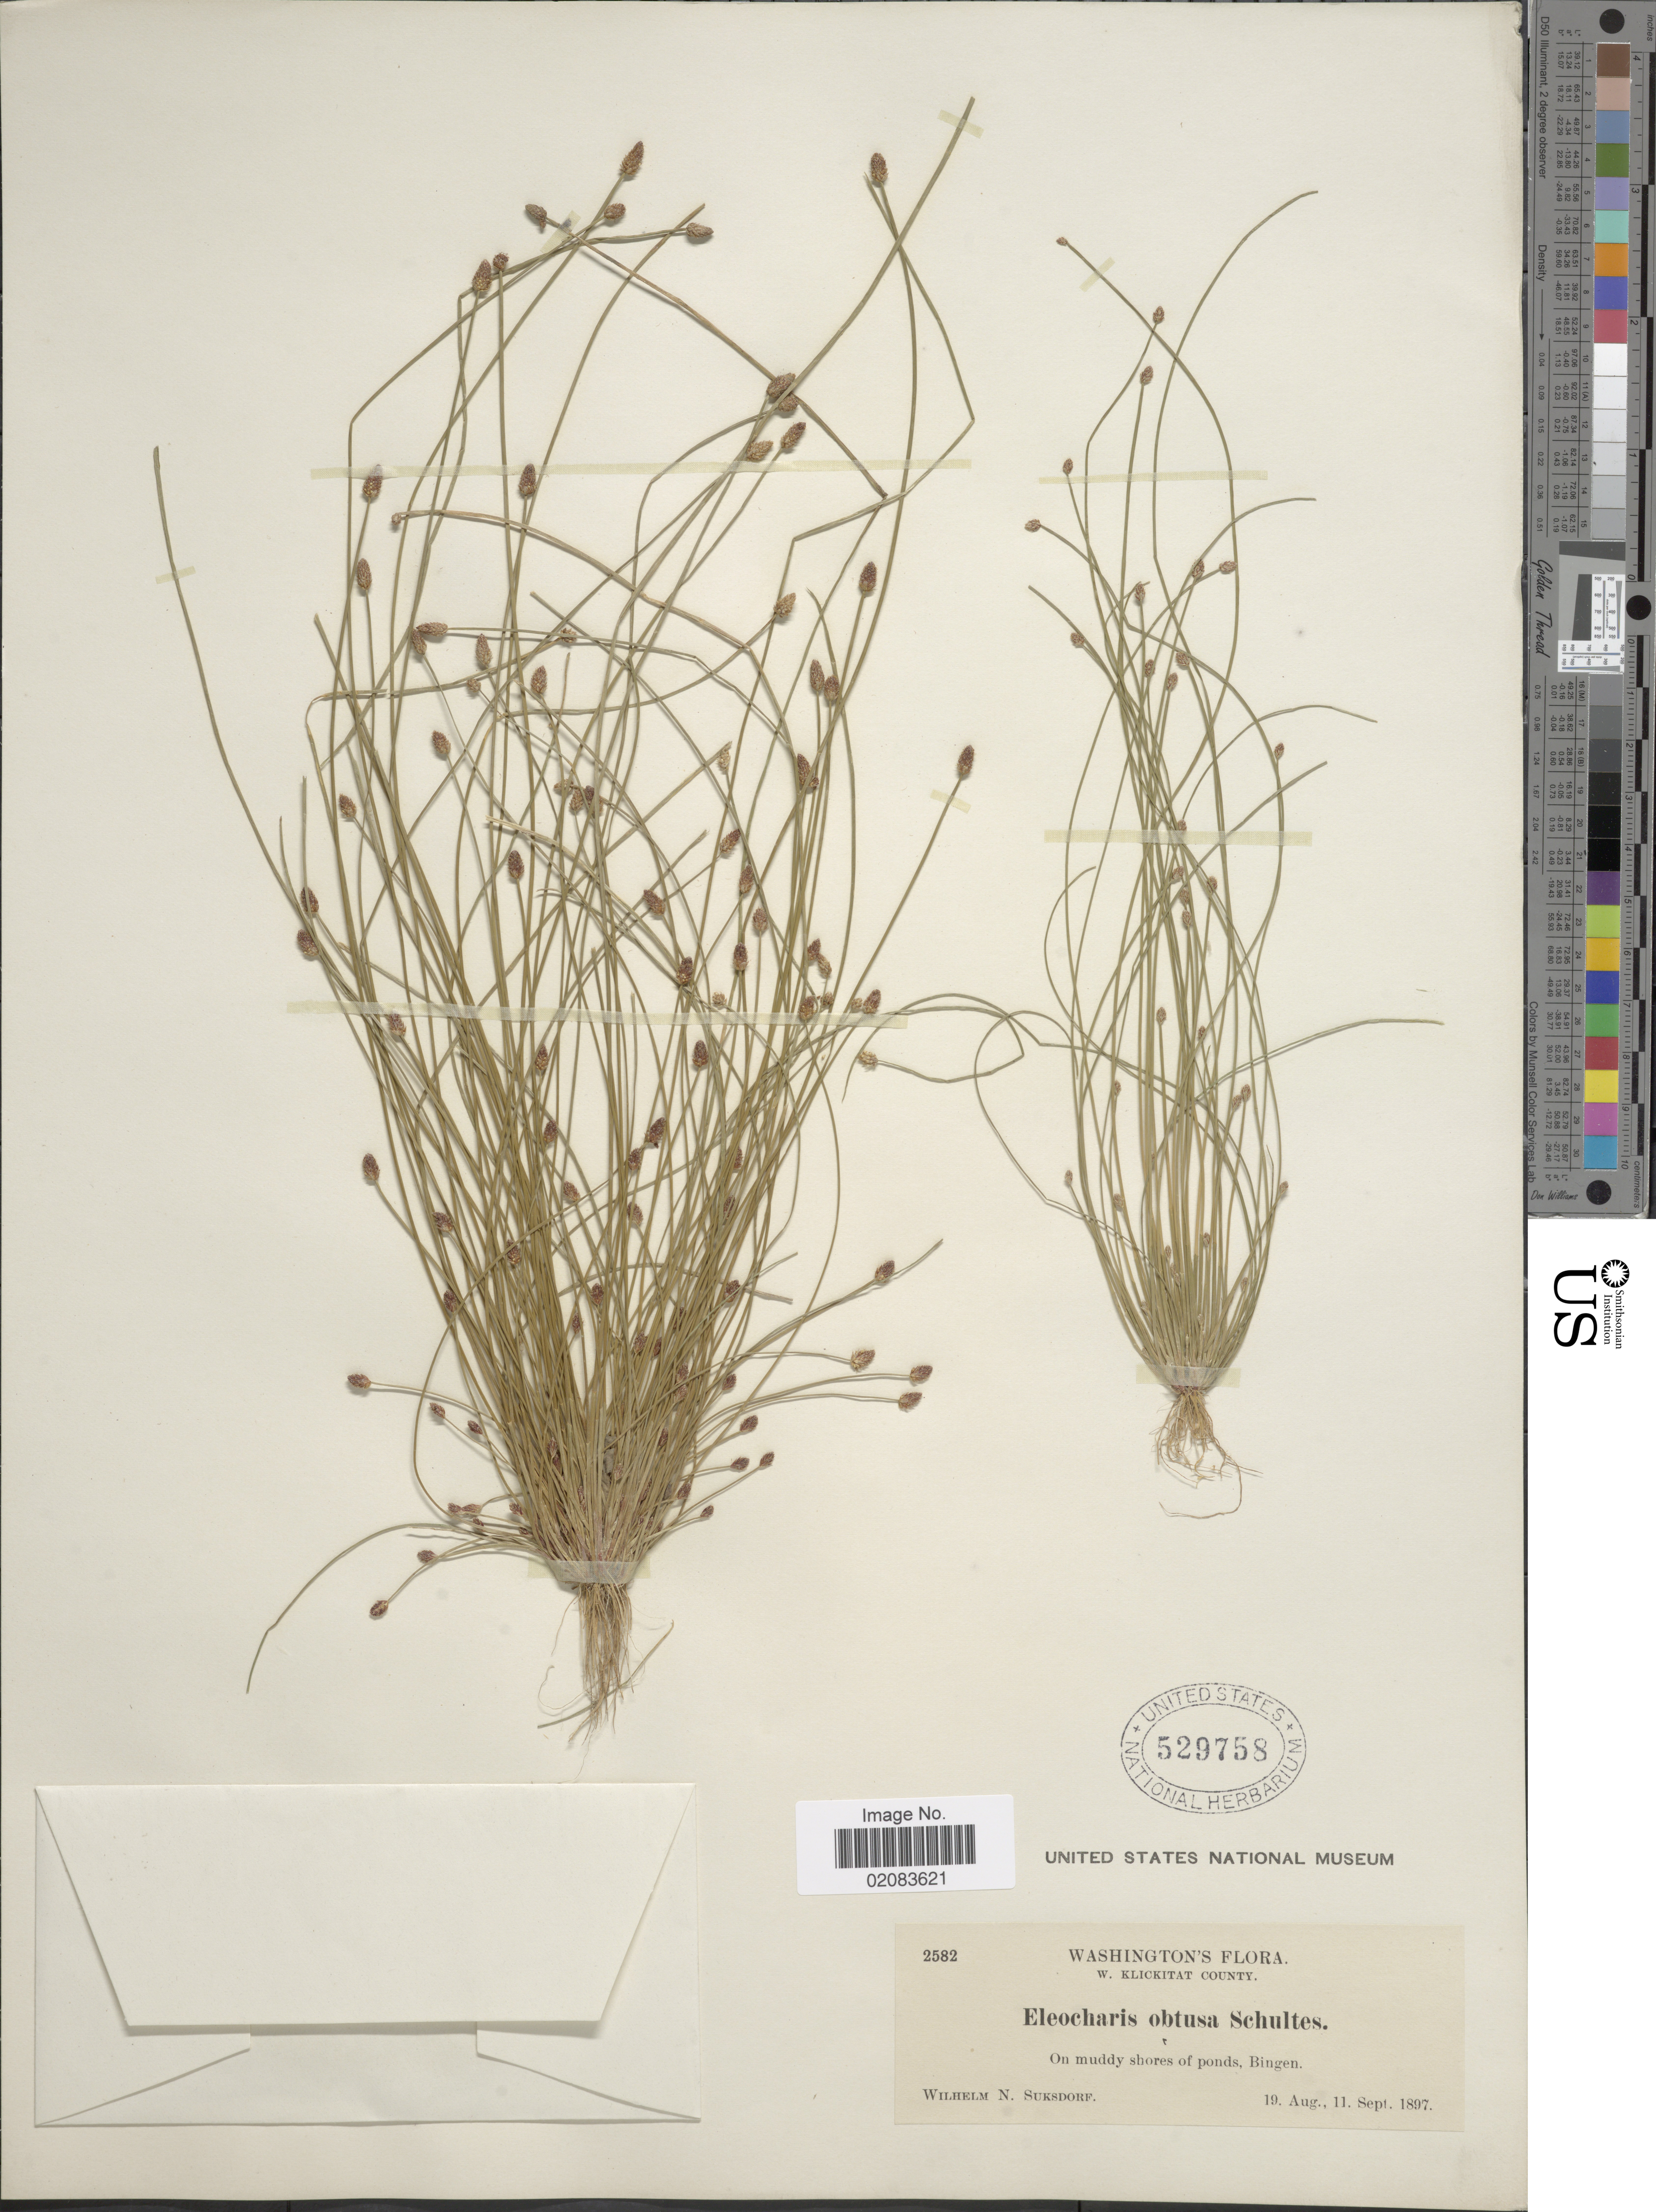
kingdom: Plantae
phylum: Tracheophyta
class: Liliopsida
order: Poales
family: Cyperaceae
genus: Eleocharis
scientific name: Eleocharis obtusa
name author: (Willd.) Schult.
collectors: W. N. Suksdorf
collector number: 2582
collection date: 1897-08-19/1897-09-11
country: United States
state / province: Washington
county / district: Klickitat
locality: W. Klickitat County, on muddy shores of ponds, Bingen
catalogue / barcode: US 529758